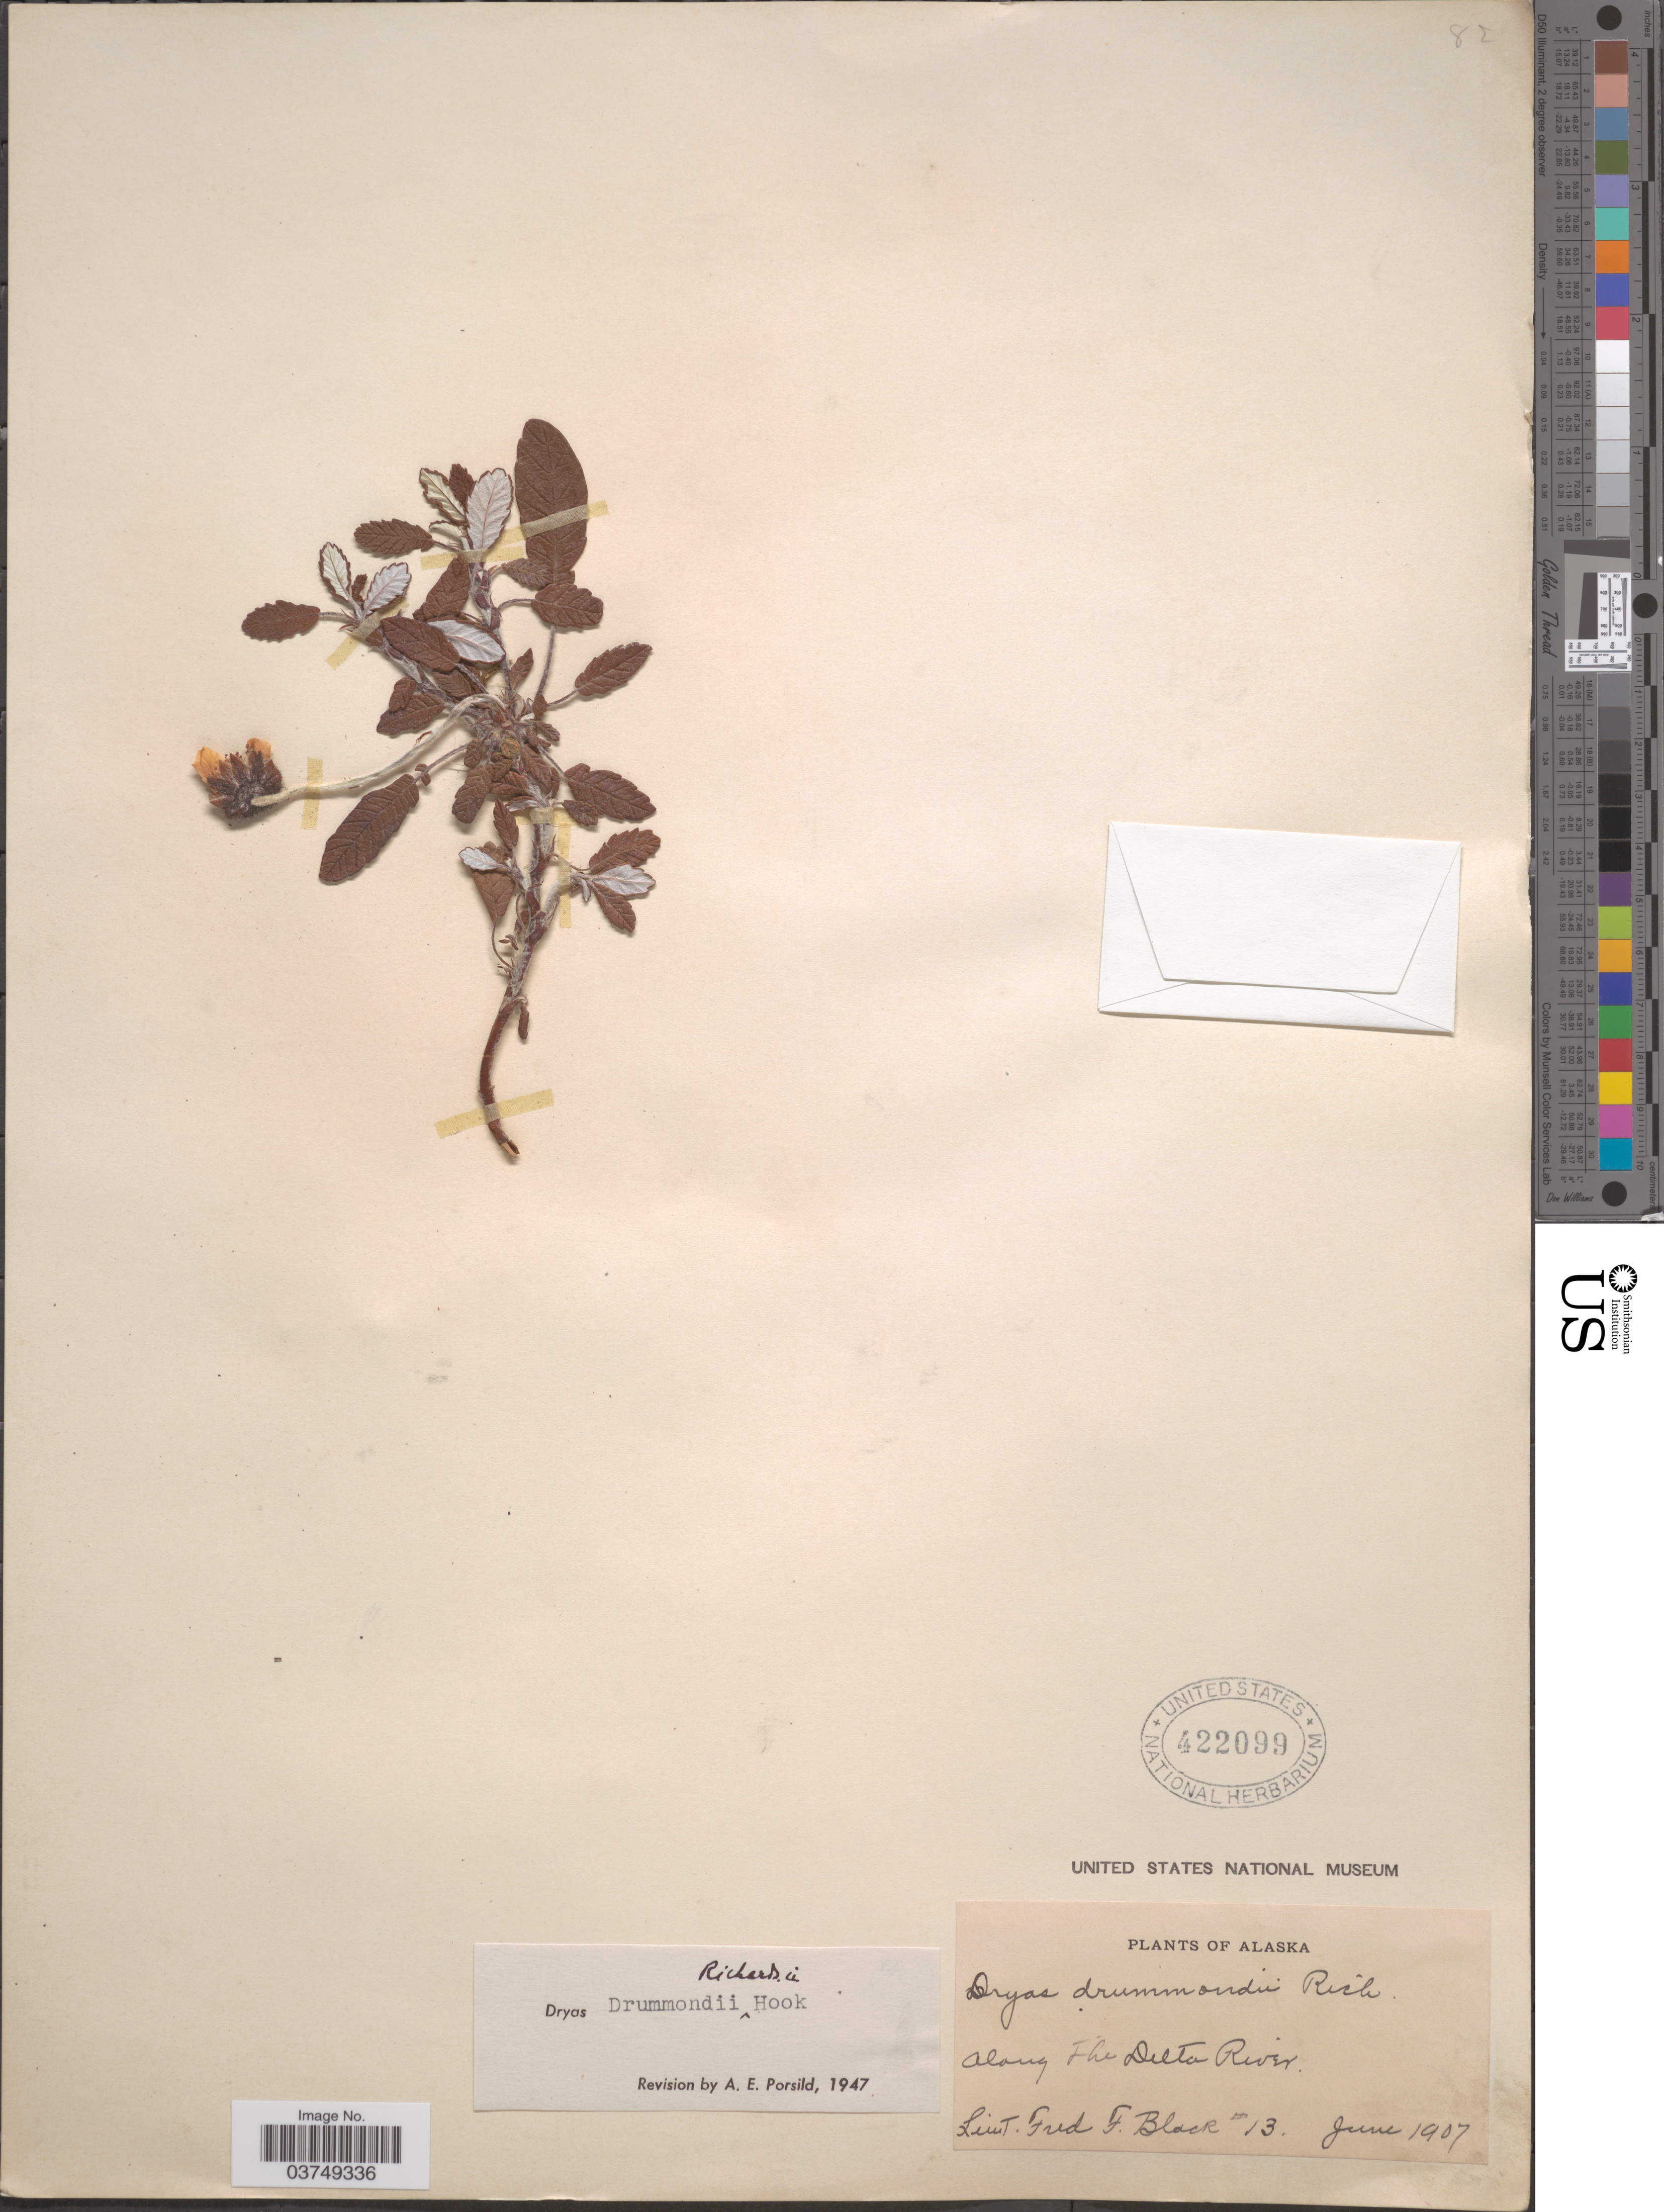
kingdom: Plantae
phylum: Tracheophyta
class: Magnoliopsida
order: Rosales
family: Rosaceae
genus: Dryas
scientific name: Dryas drummondii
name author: Hook. & Richardson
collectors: F. Black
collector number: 13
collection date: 1907-06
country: United States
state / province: Alaska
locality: Along The Delta River.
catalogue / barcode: US 422099